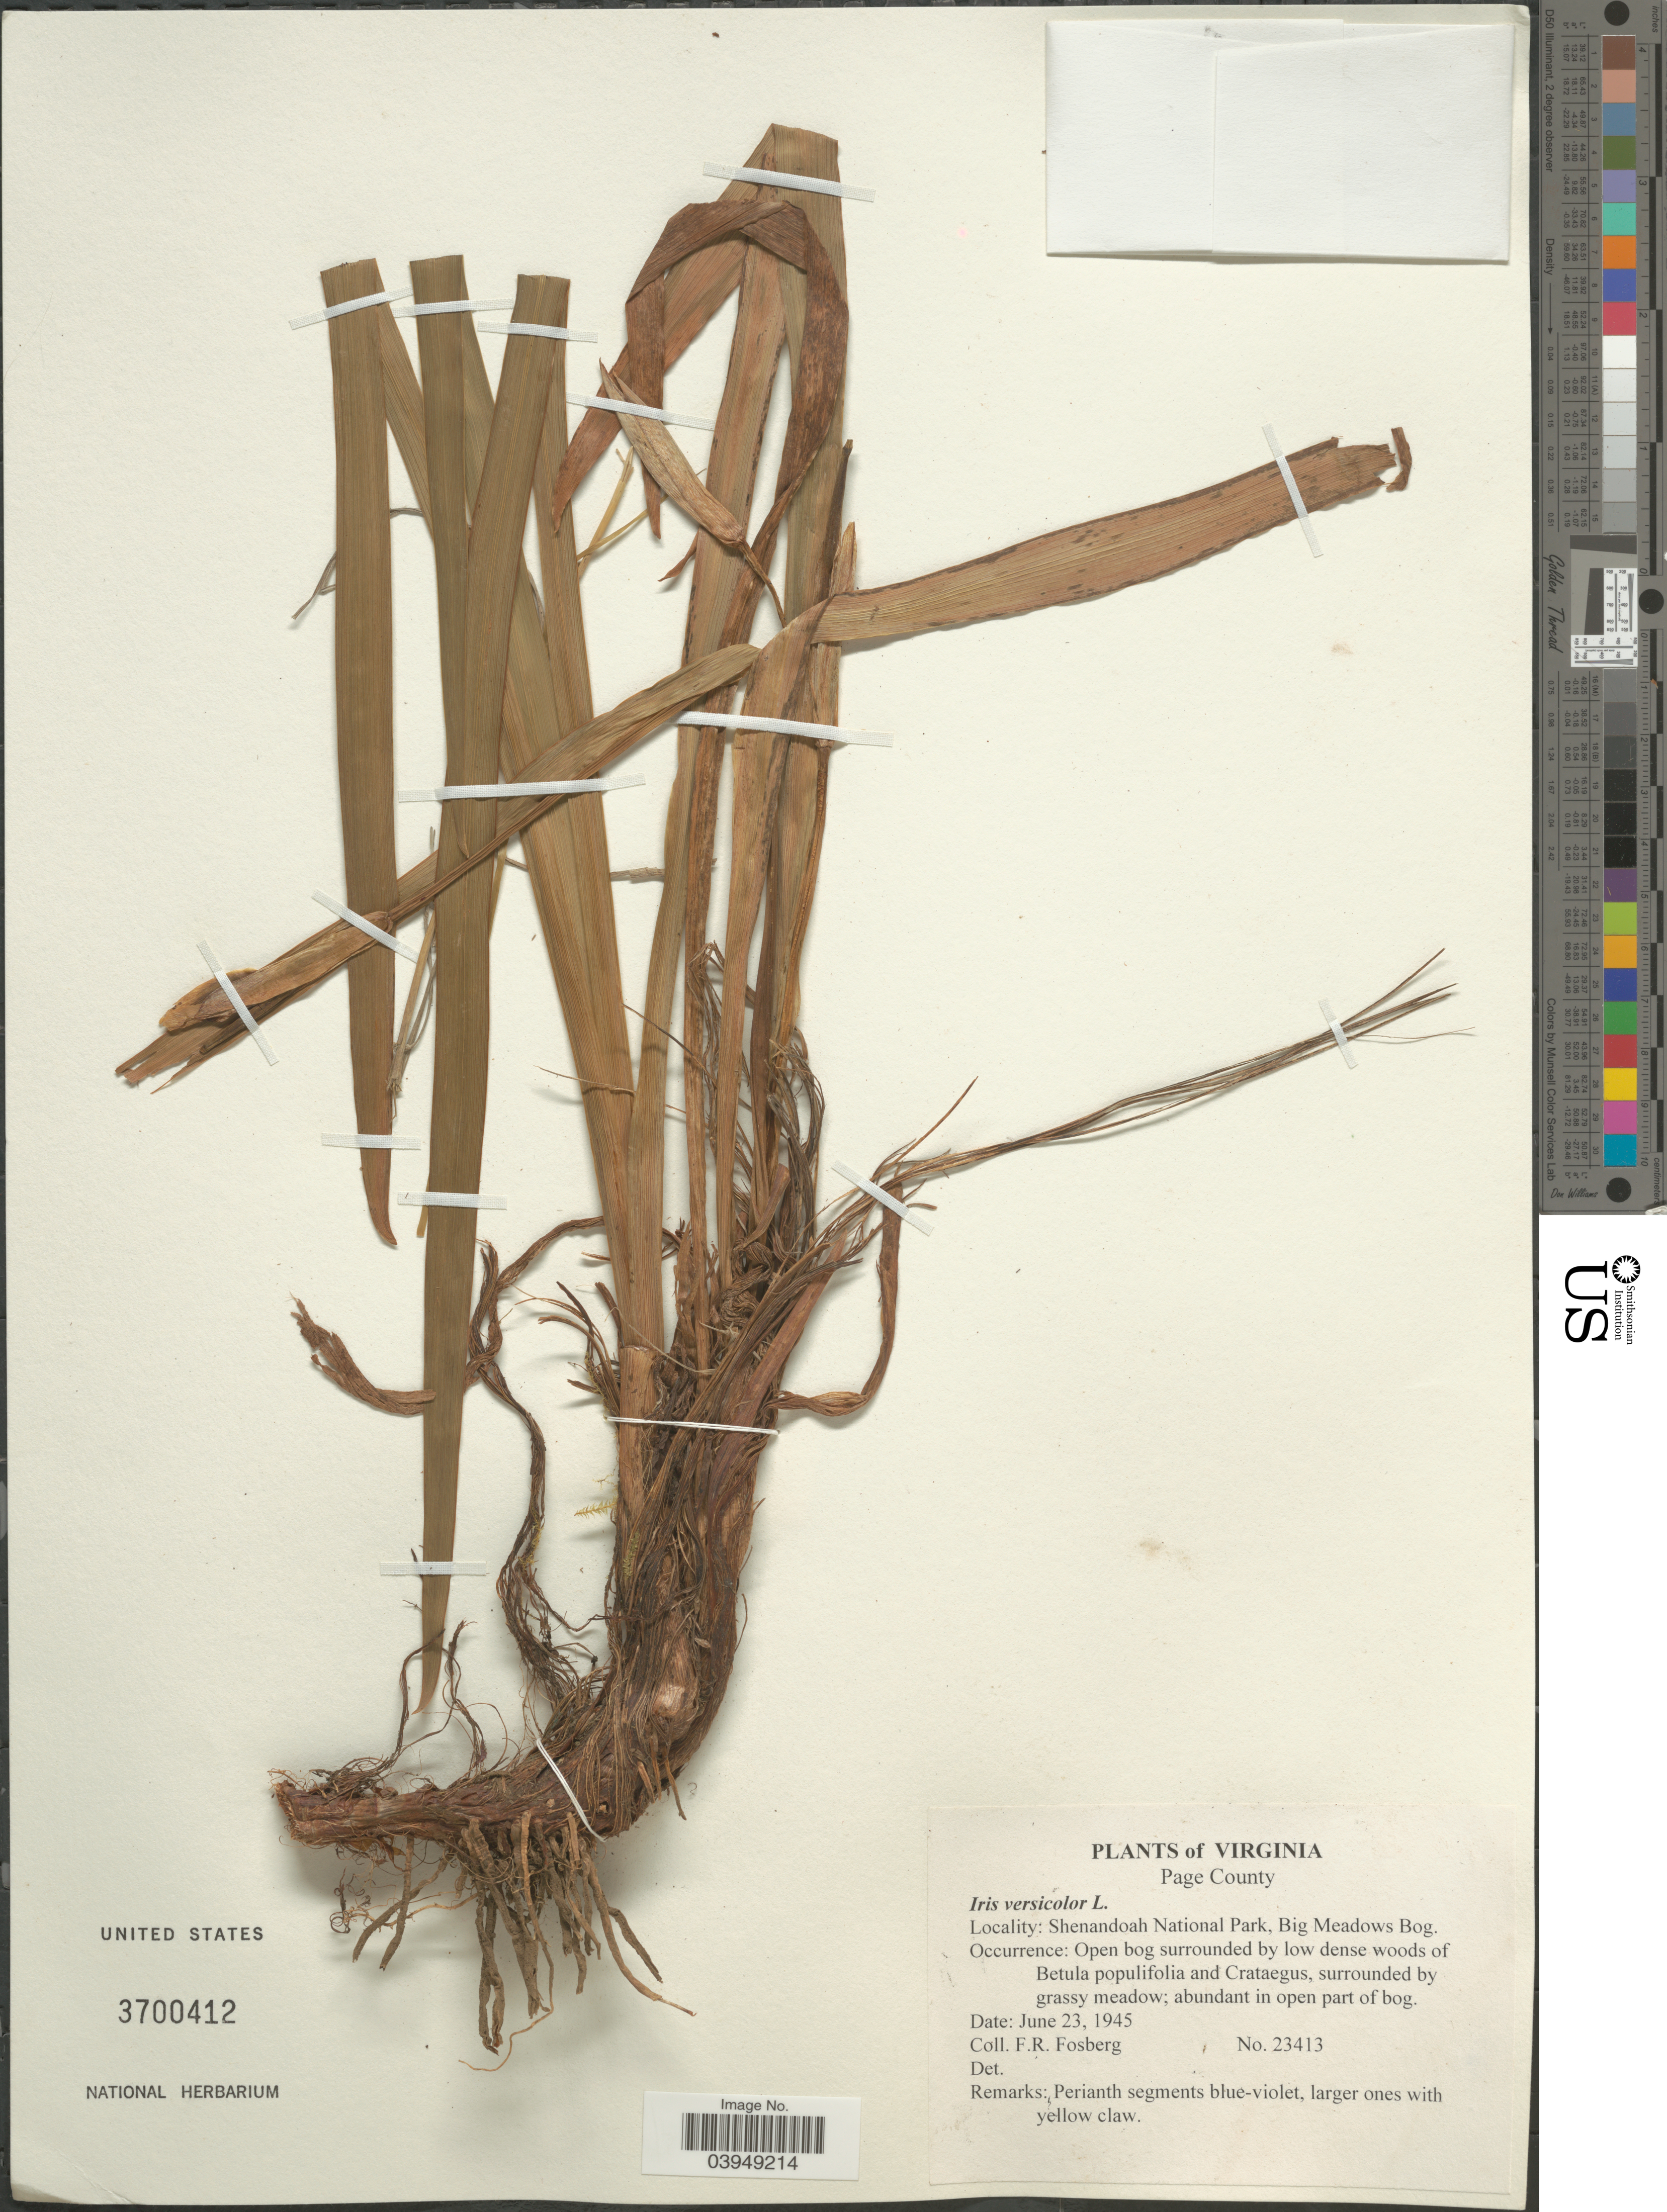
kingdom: Plantae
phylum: Tracheophyta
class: Liliopsida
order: Asparagales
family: Iridaceae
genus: Iris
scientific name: Iris versicolor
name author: L.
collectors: F. R. Fosberg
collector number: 23413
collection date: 1945-06-23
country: United States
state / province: Virginia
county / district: Page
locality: Shenandoah National Park, Big Meadows Bog.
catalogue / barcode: US 3700412